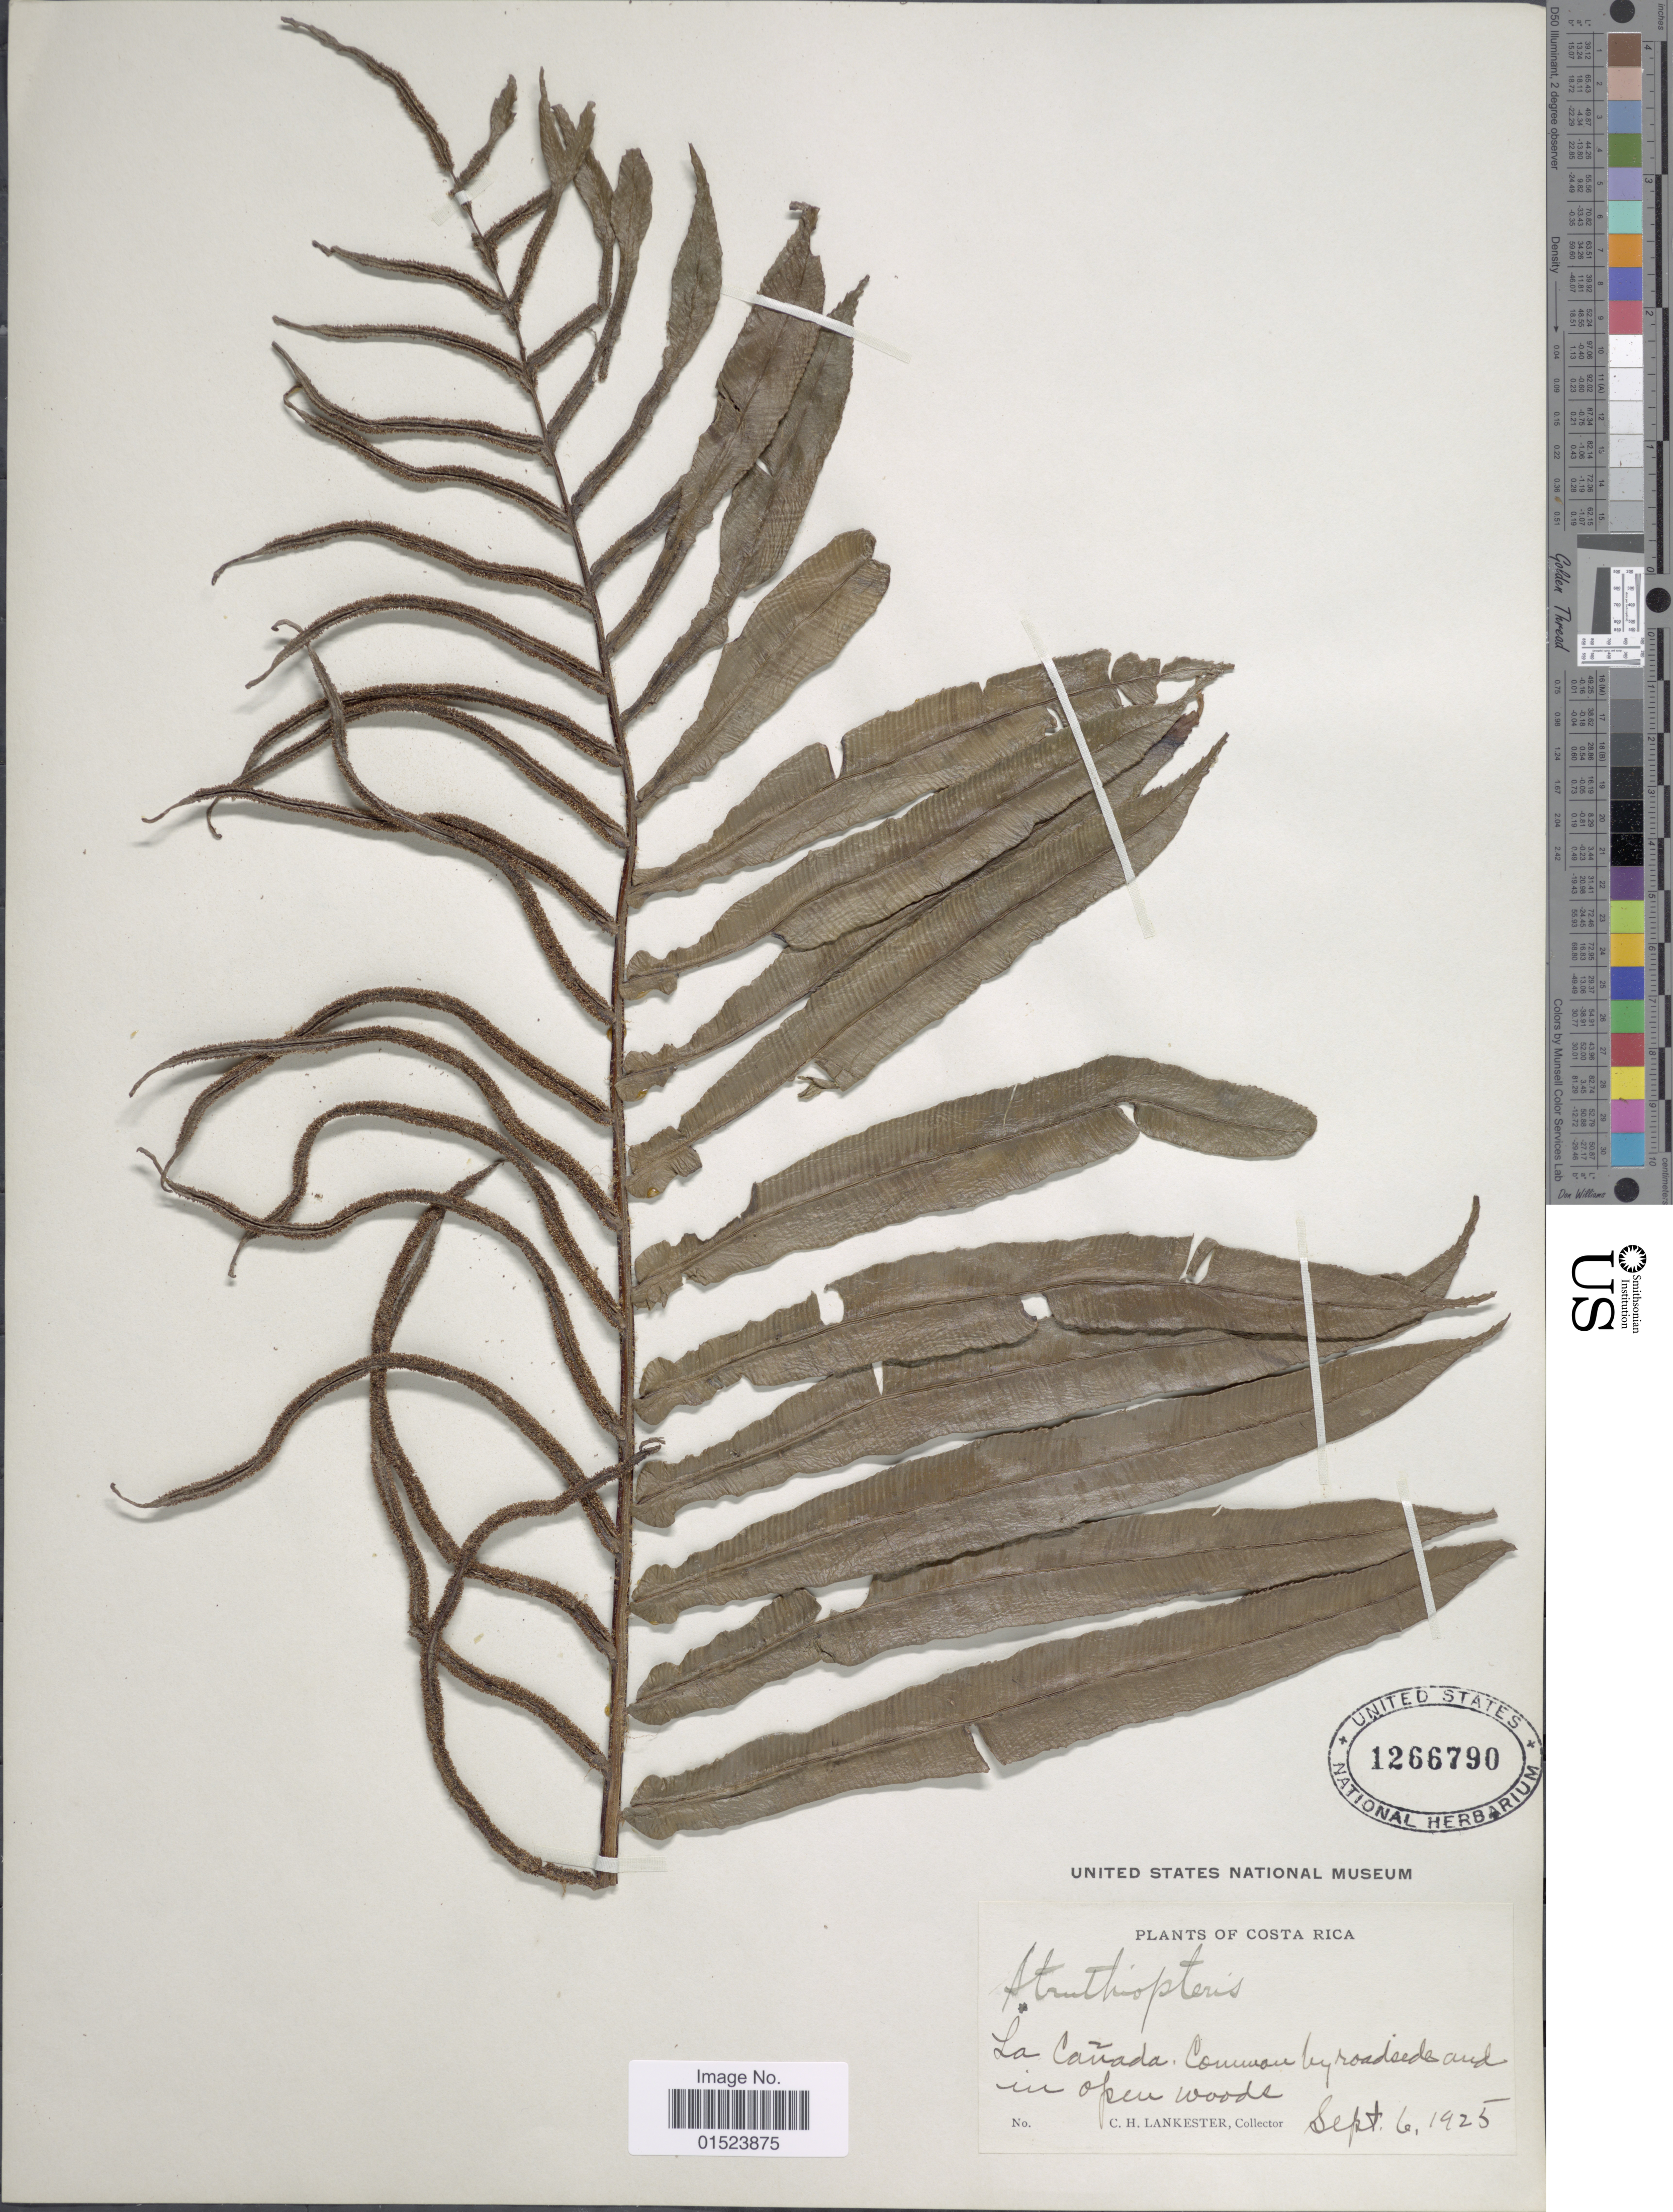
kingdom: Plantae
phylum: Tracheophyta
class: Polypodiopsida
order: Polypodiales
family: Blechnaceae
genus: Blechnum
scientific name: Blechnum falciforme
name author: (Liebm.) C. Chr.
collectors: C. H. Lankester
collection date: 1925-09-06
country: Costa Rica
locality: La Cañada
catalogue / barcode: US 1266790